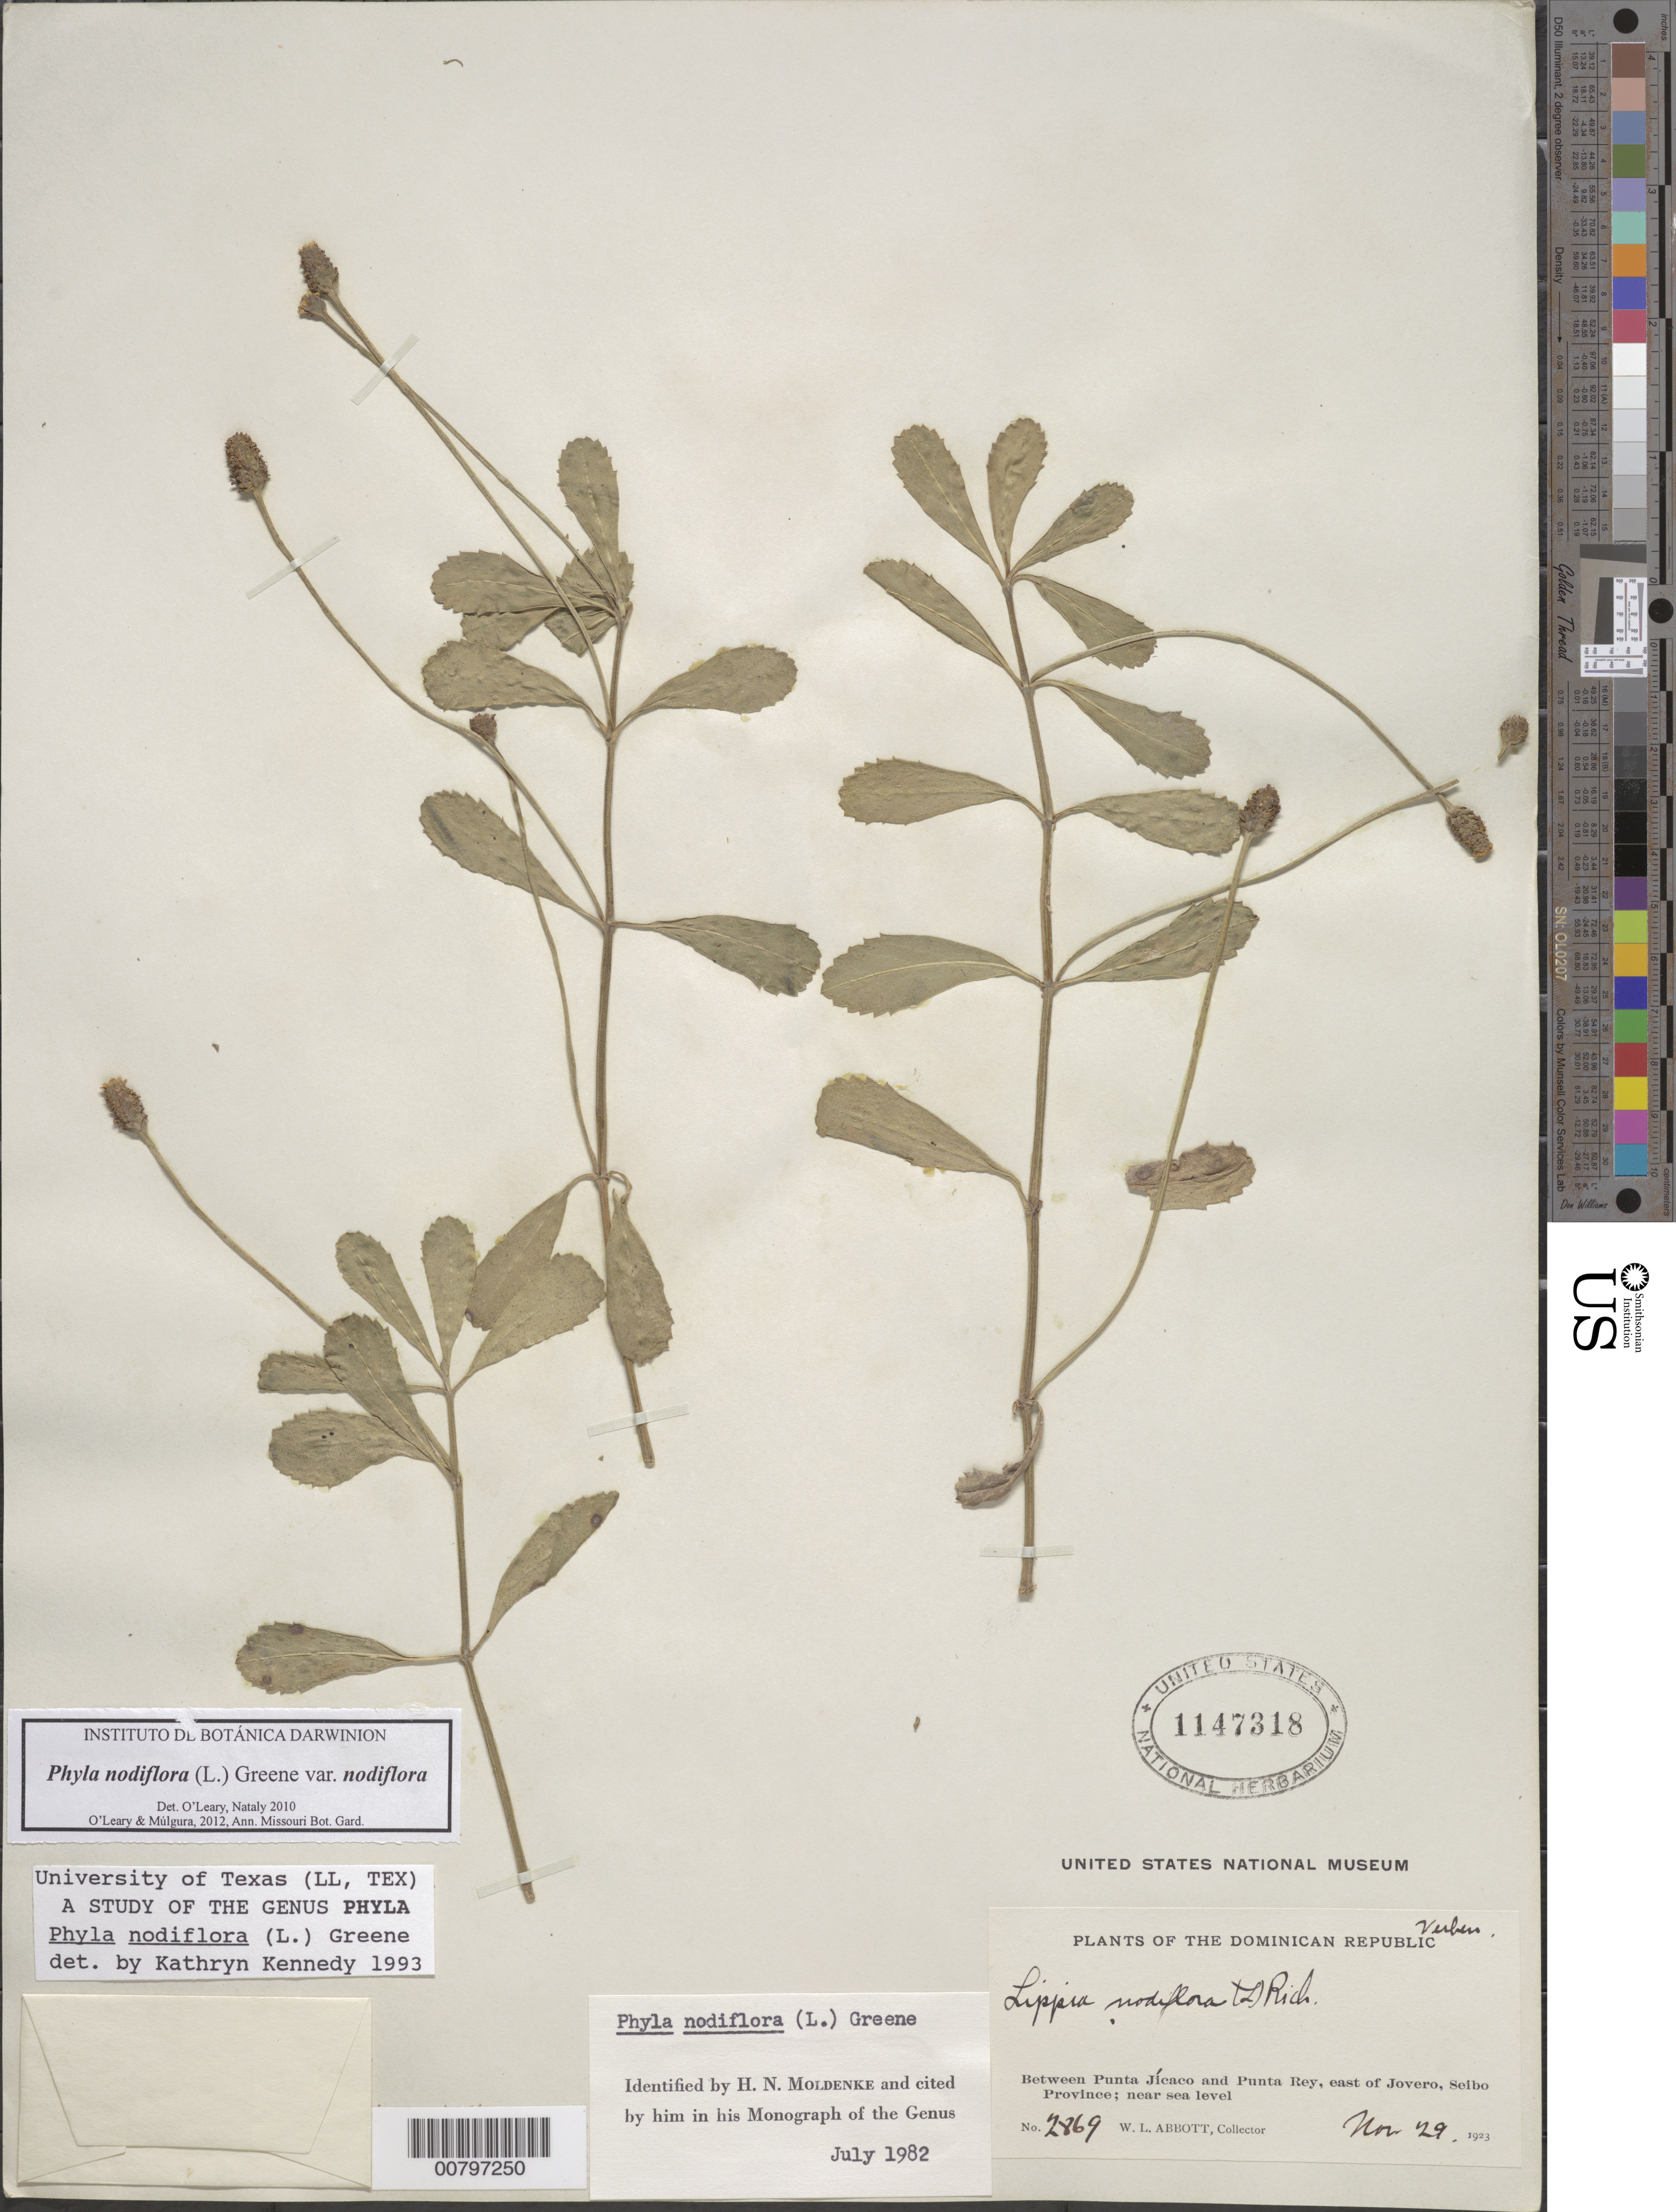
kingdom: Plantae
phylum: Tracheophyta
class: Magnoliopsida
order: Lamiales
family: Verbenaceae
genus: Phyla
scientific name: Phyla nodiflora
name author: (L.) Greene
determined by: Kennedy, K.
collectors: W. L. Abbott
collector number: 2869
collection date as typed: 29 Nov 1923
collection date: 1923-11-29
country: Dominican Republic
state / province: El Seibo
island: Hispaniola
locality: Between Punta Jícaco and Punta Rey, E of Jovero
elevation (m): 0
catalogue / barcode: US 1147318